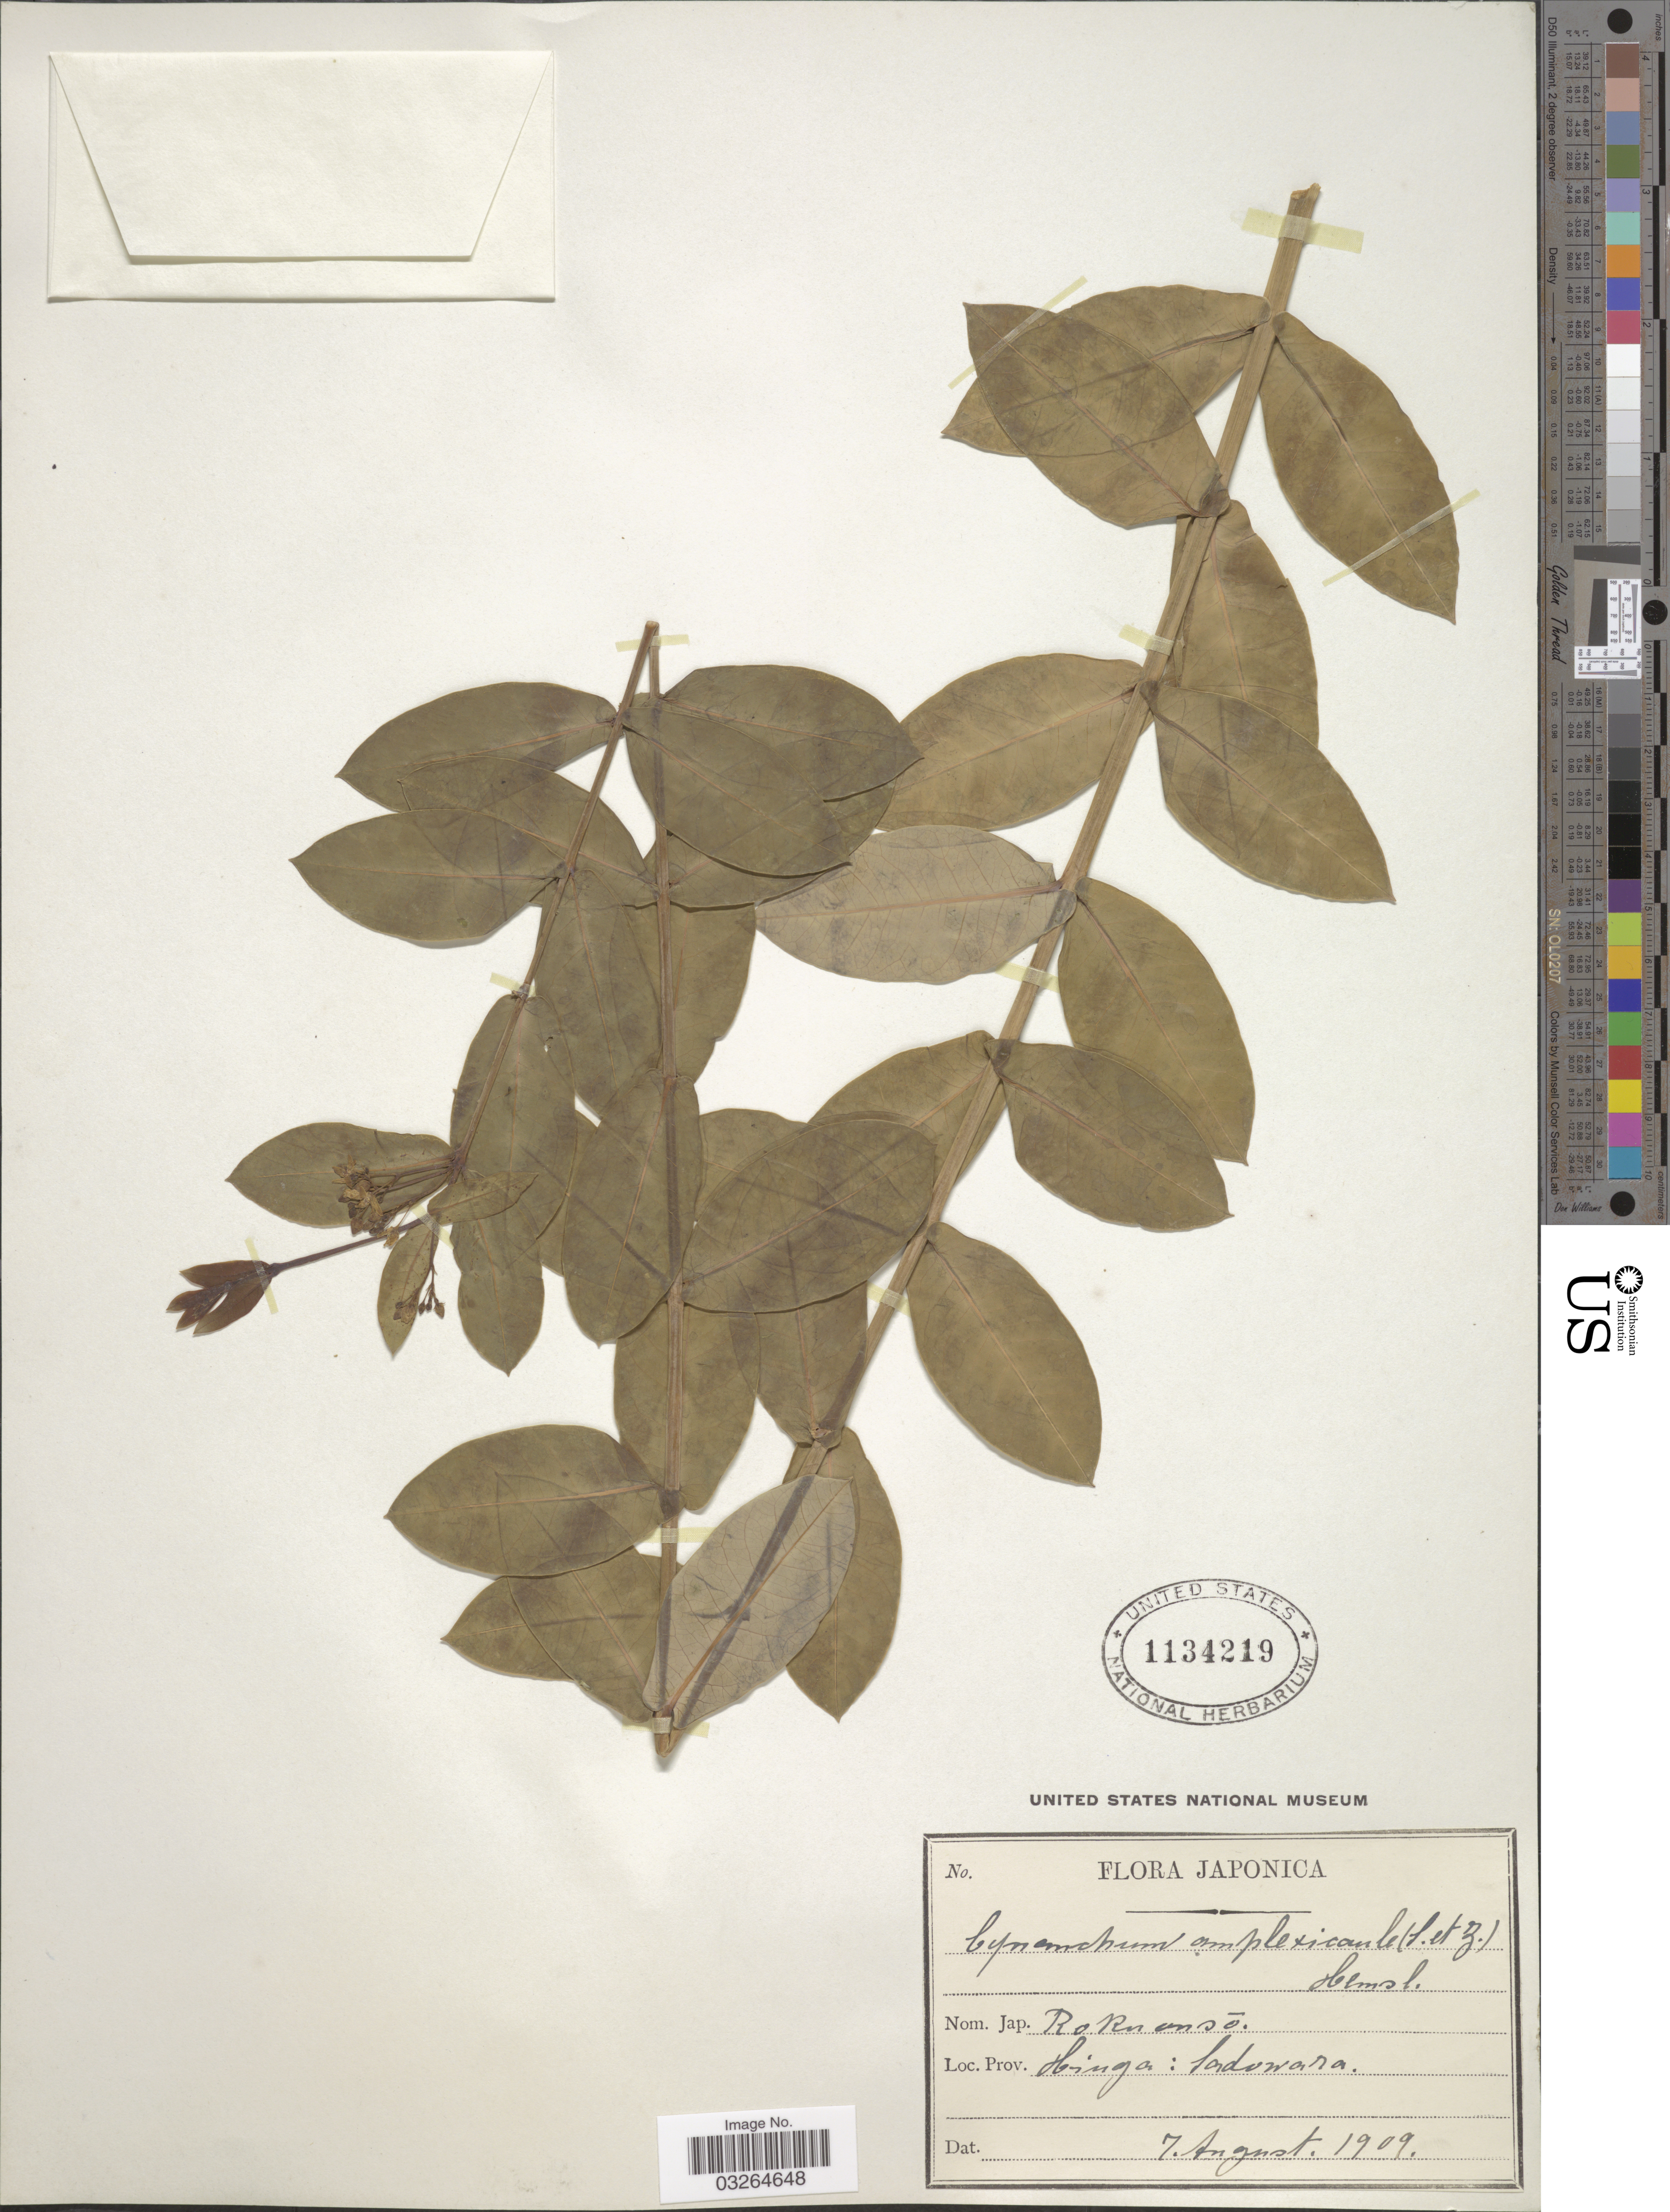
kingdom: Plantae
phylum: Tracheophyta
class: Magnoliopsida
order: Gentianales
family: Apocynaceae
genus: Cynanchum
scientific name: Cynanchum amplexicaule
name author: (Siebold & Zucc.) Hemsl.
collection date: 1909-08-07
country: Japan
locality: Hinga: Sadowara.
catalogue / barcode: US 1134219